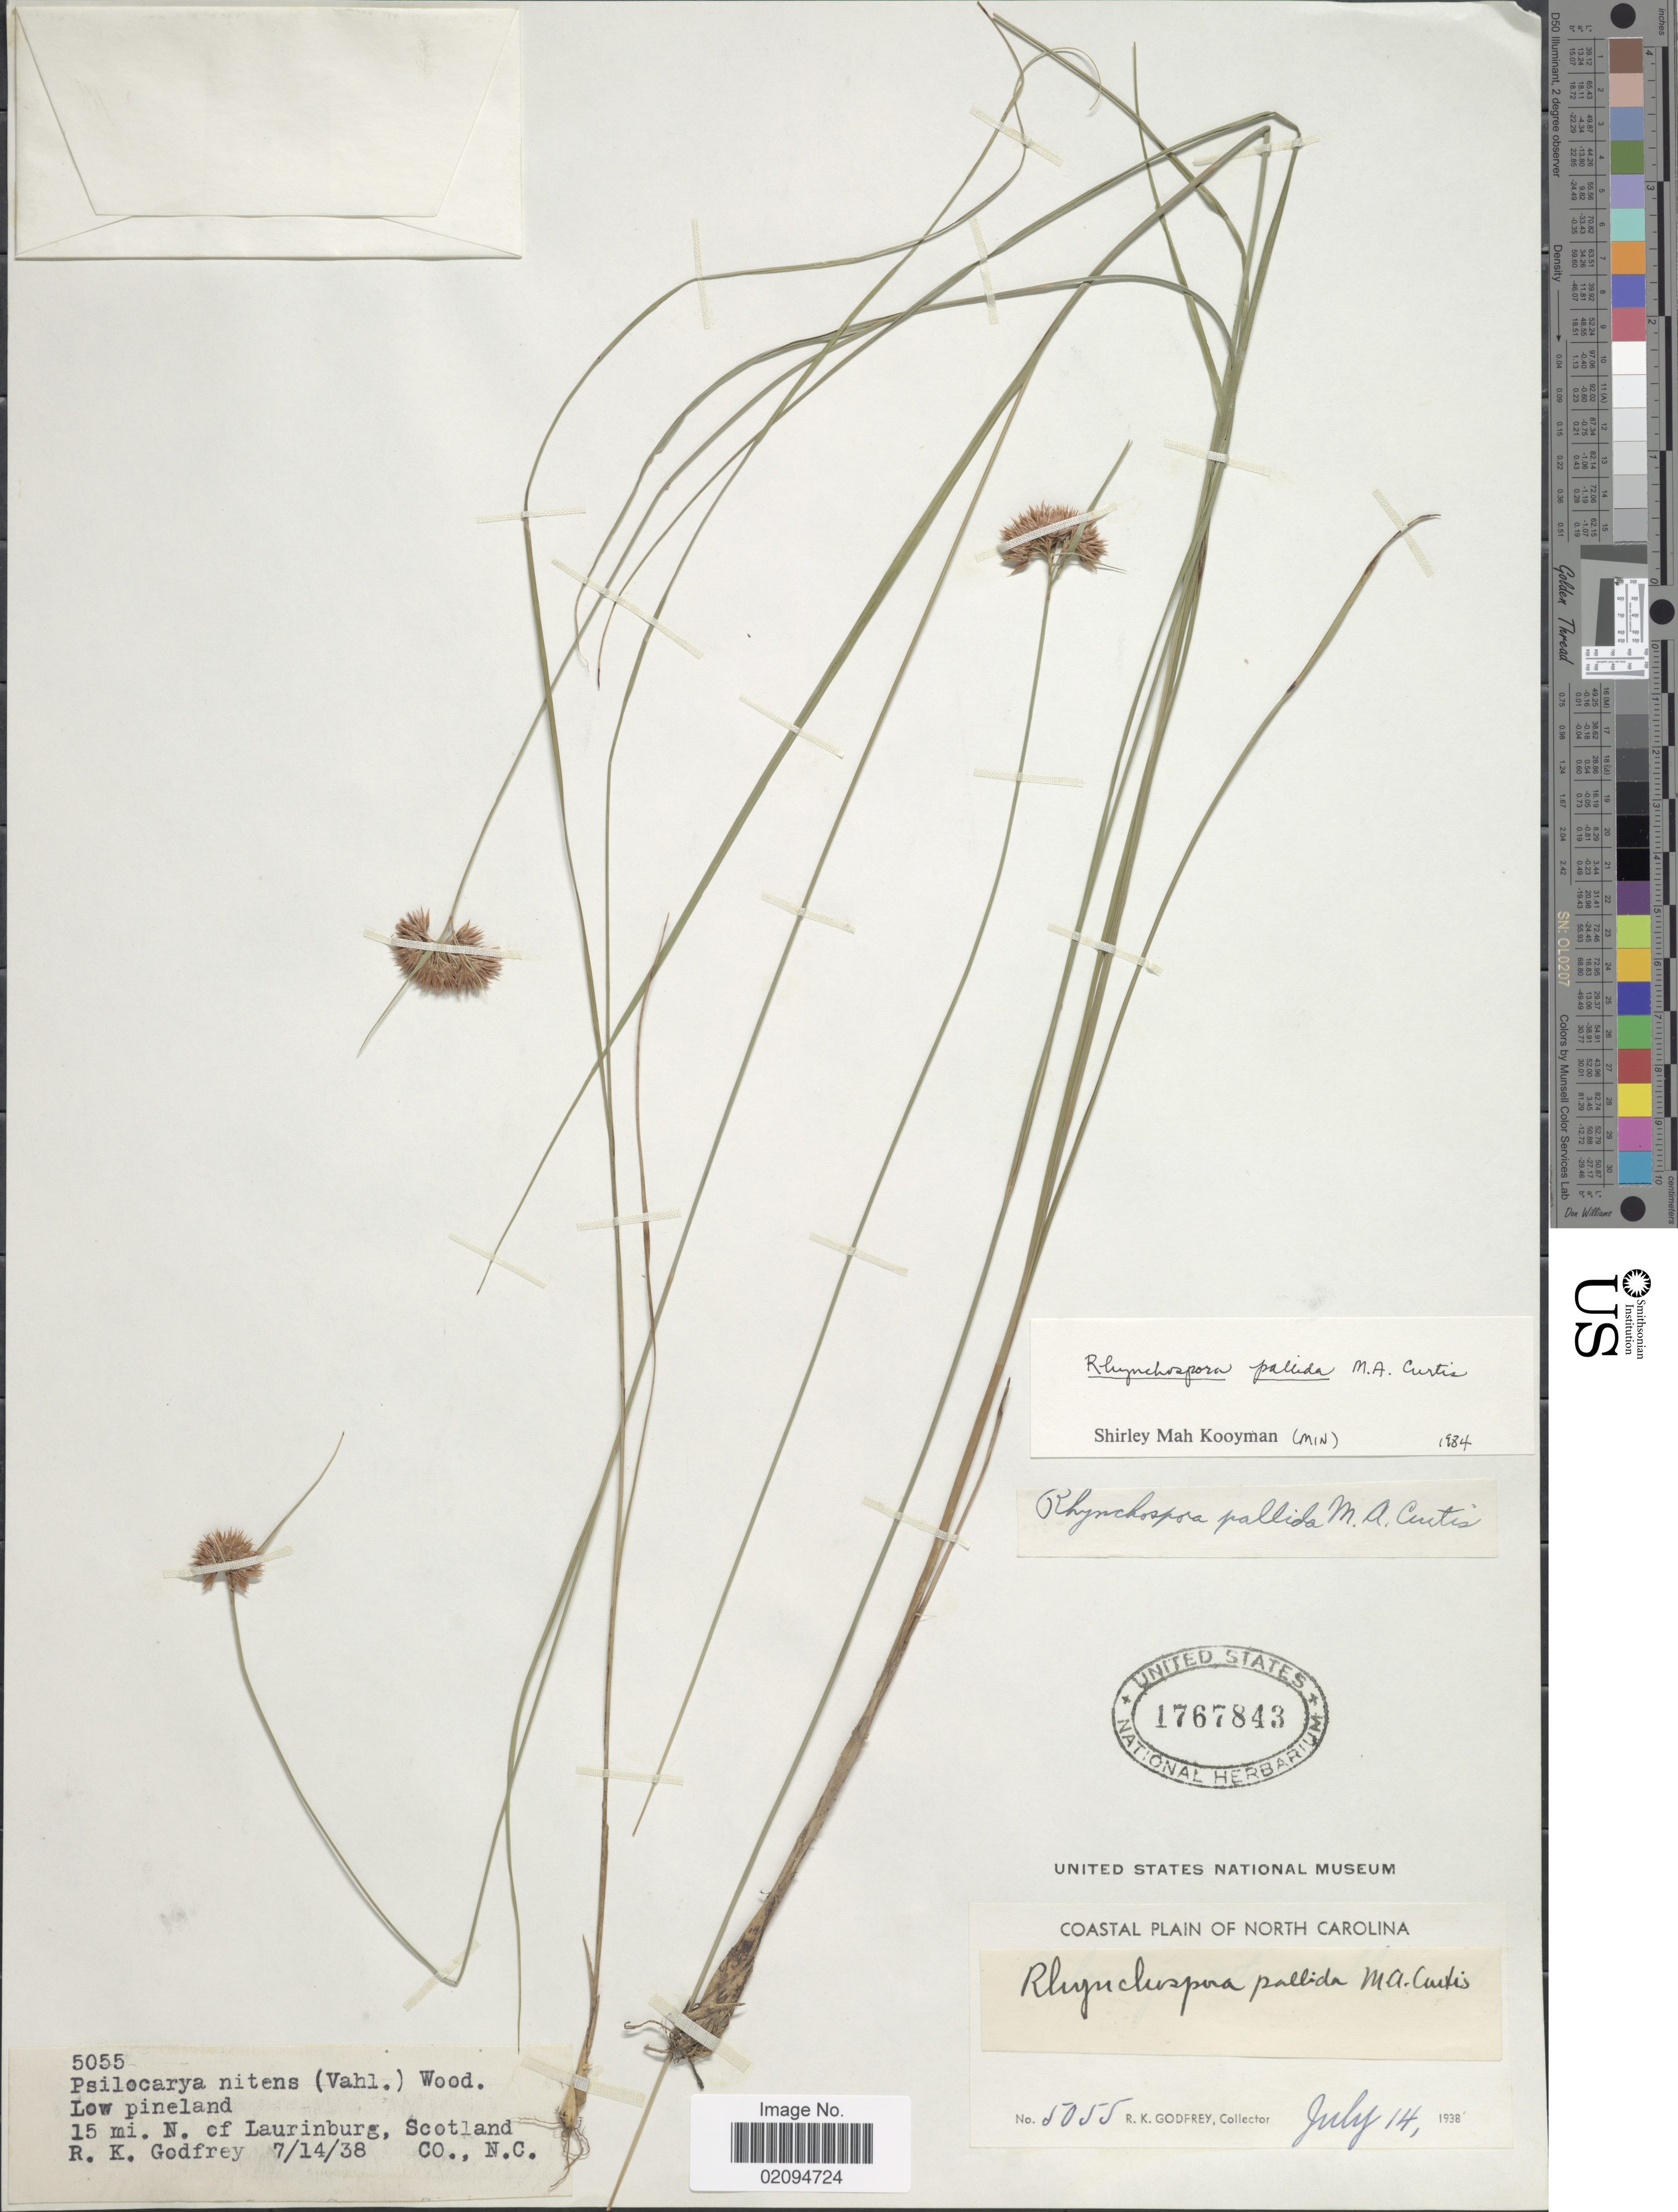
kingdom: Plantae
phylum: Tracheophyta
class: Liliopsida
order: Poales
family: Cyperaceae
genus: Rhynchospora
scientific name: Rhynchospora pallida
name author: M.A. Curtis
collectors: R. K. Godfrey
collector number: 5055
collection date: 1938-07-14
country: United States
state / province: North Carolina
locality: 15 mi. N. of Laurinburg. Scotland Co. N. C.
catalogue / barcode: US 1767843